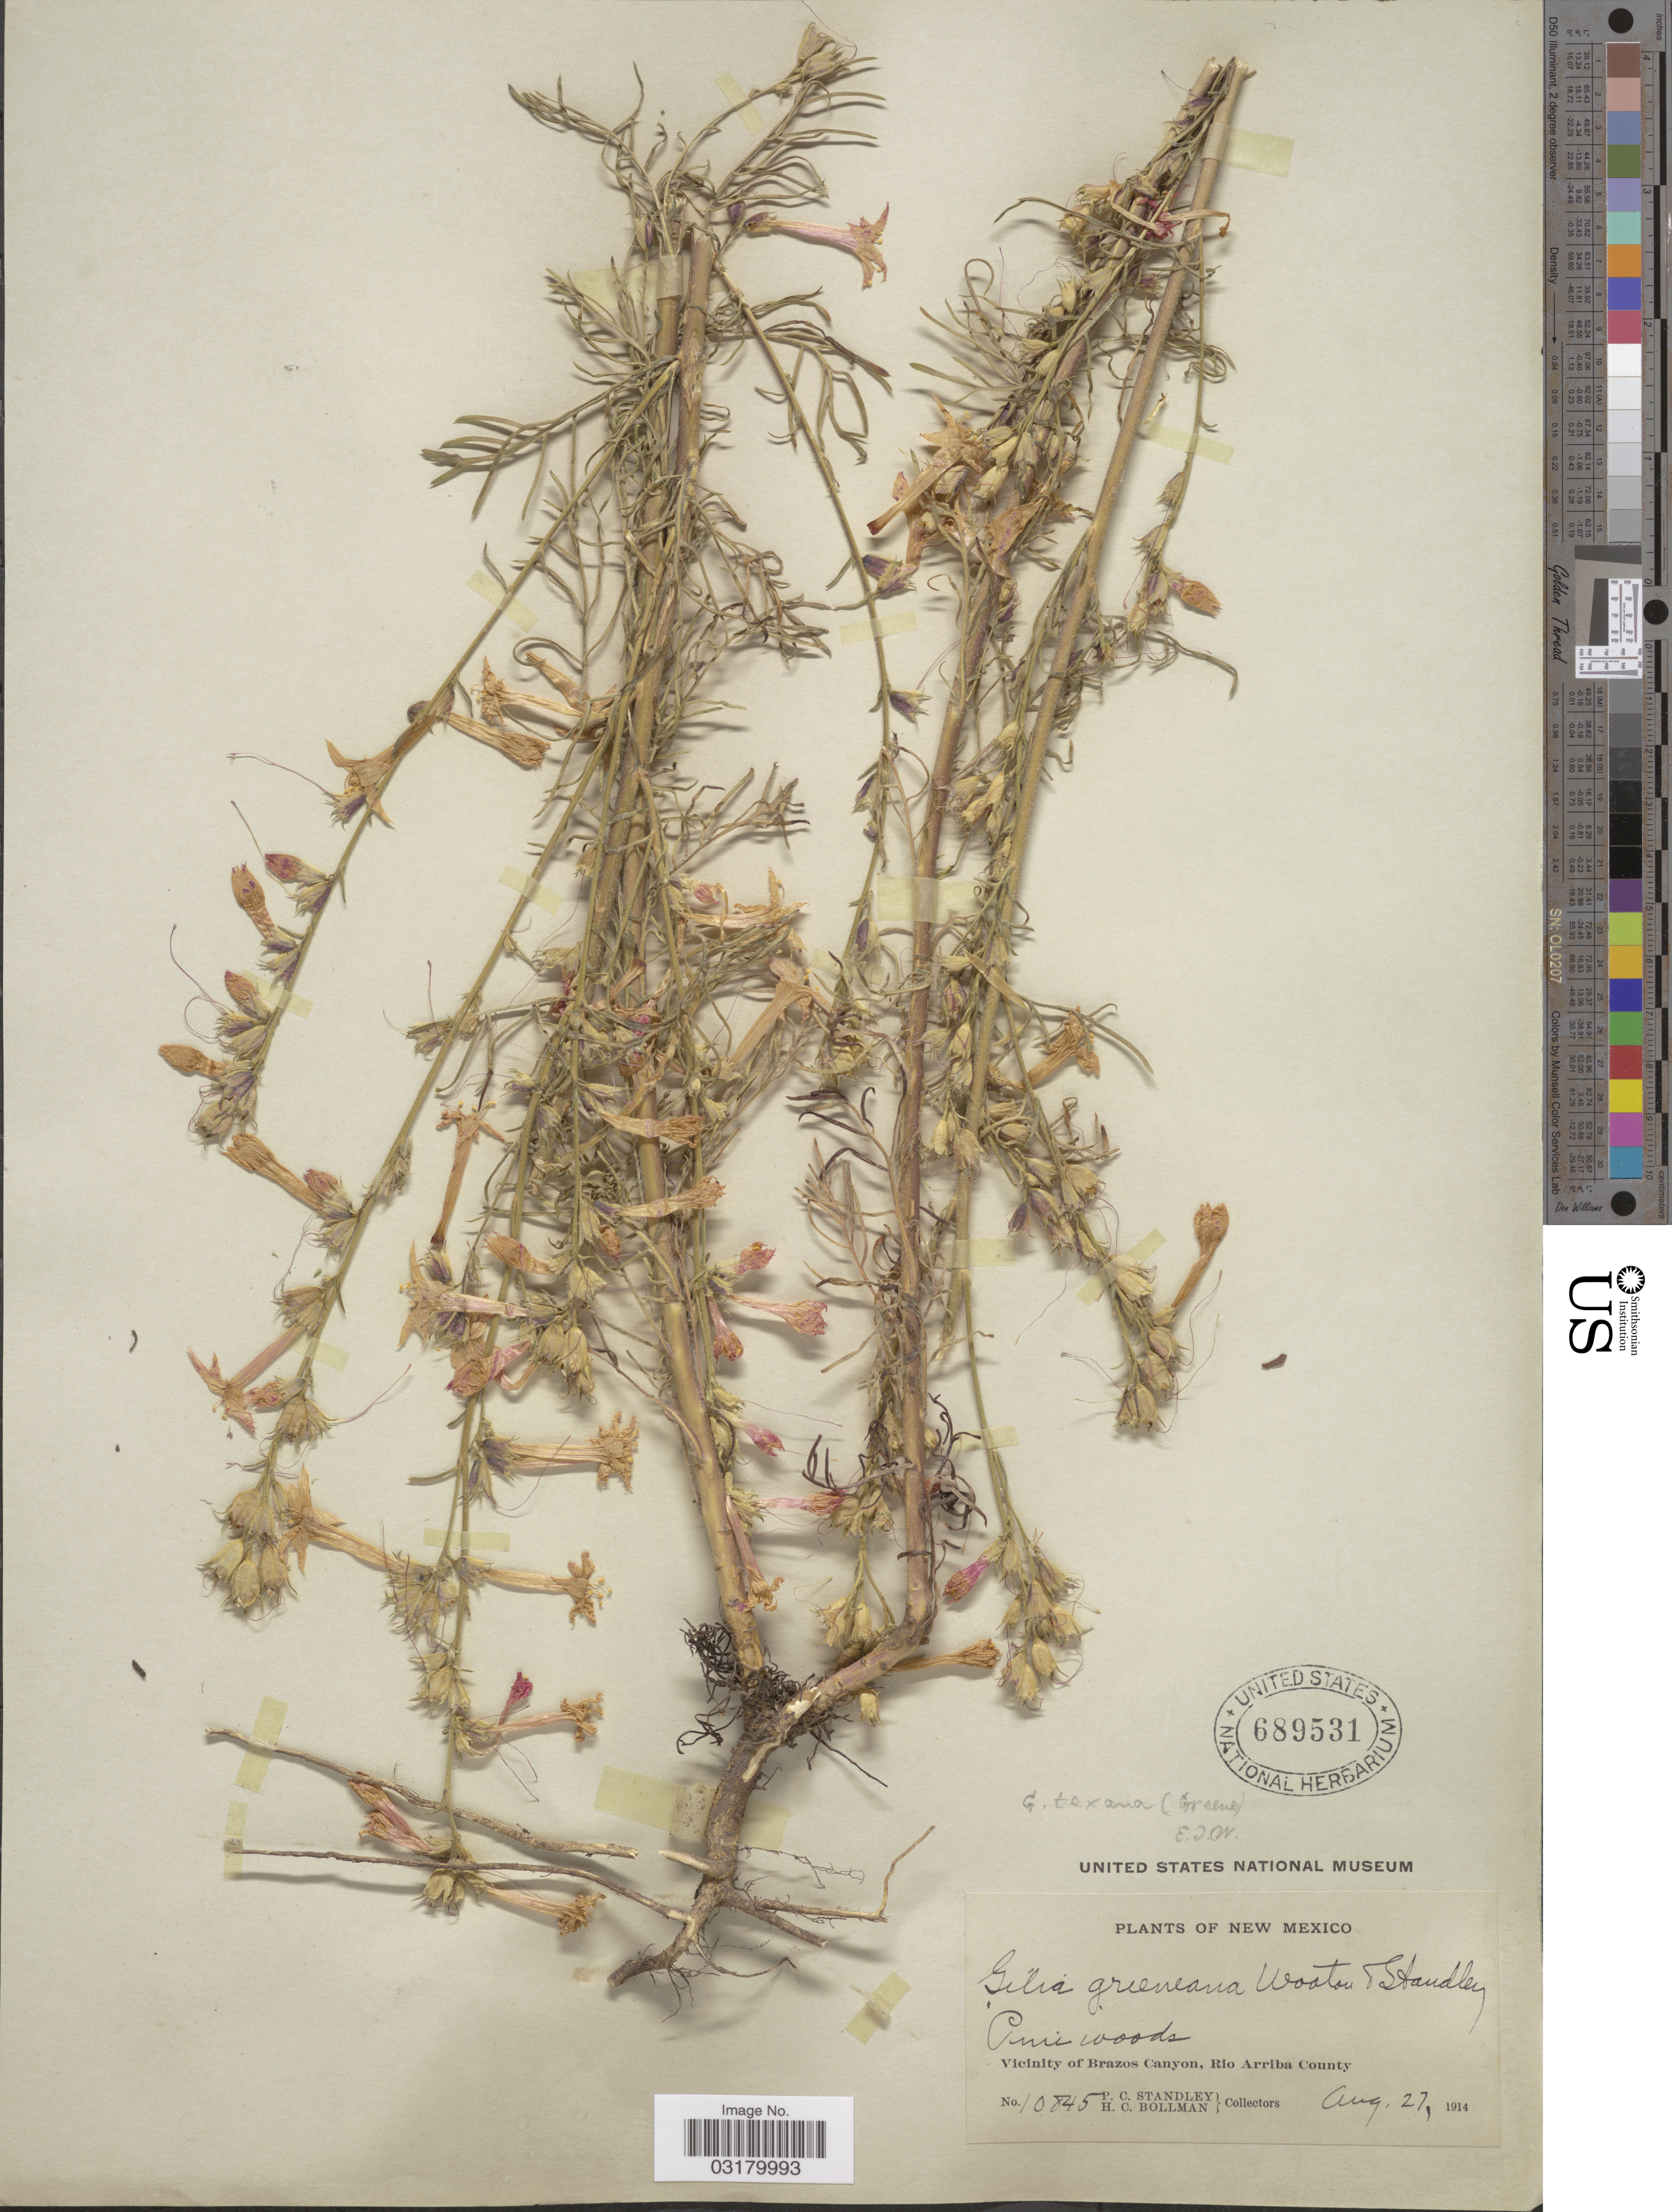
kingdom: Plantae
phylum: Tracheophyta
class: Magnoliopsida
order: Ericales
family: Polemoniaceae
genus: Ipomopsis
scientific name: Ipomopsis aggregata subsp. formosissima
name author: (Greene) Wherry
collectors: P. C. Standley & H. C. Bollman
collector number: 10845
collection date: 1914-08-27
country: United States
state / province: New Mexico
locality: Vicinity of Brazos Canyon, Rio Arriba County.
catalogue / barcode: US 689531